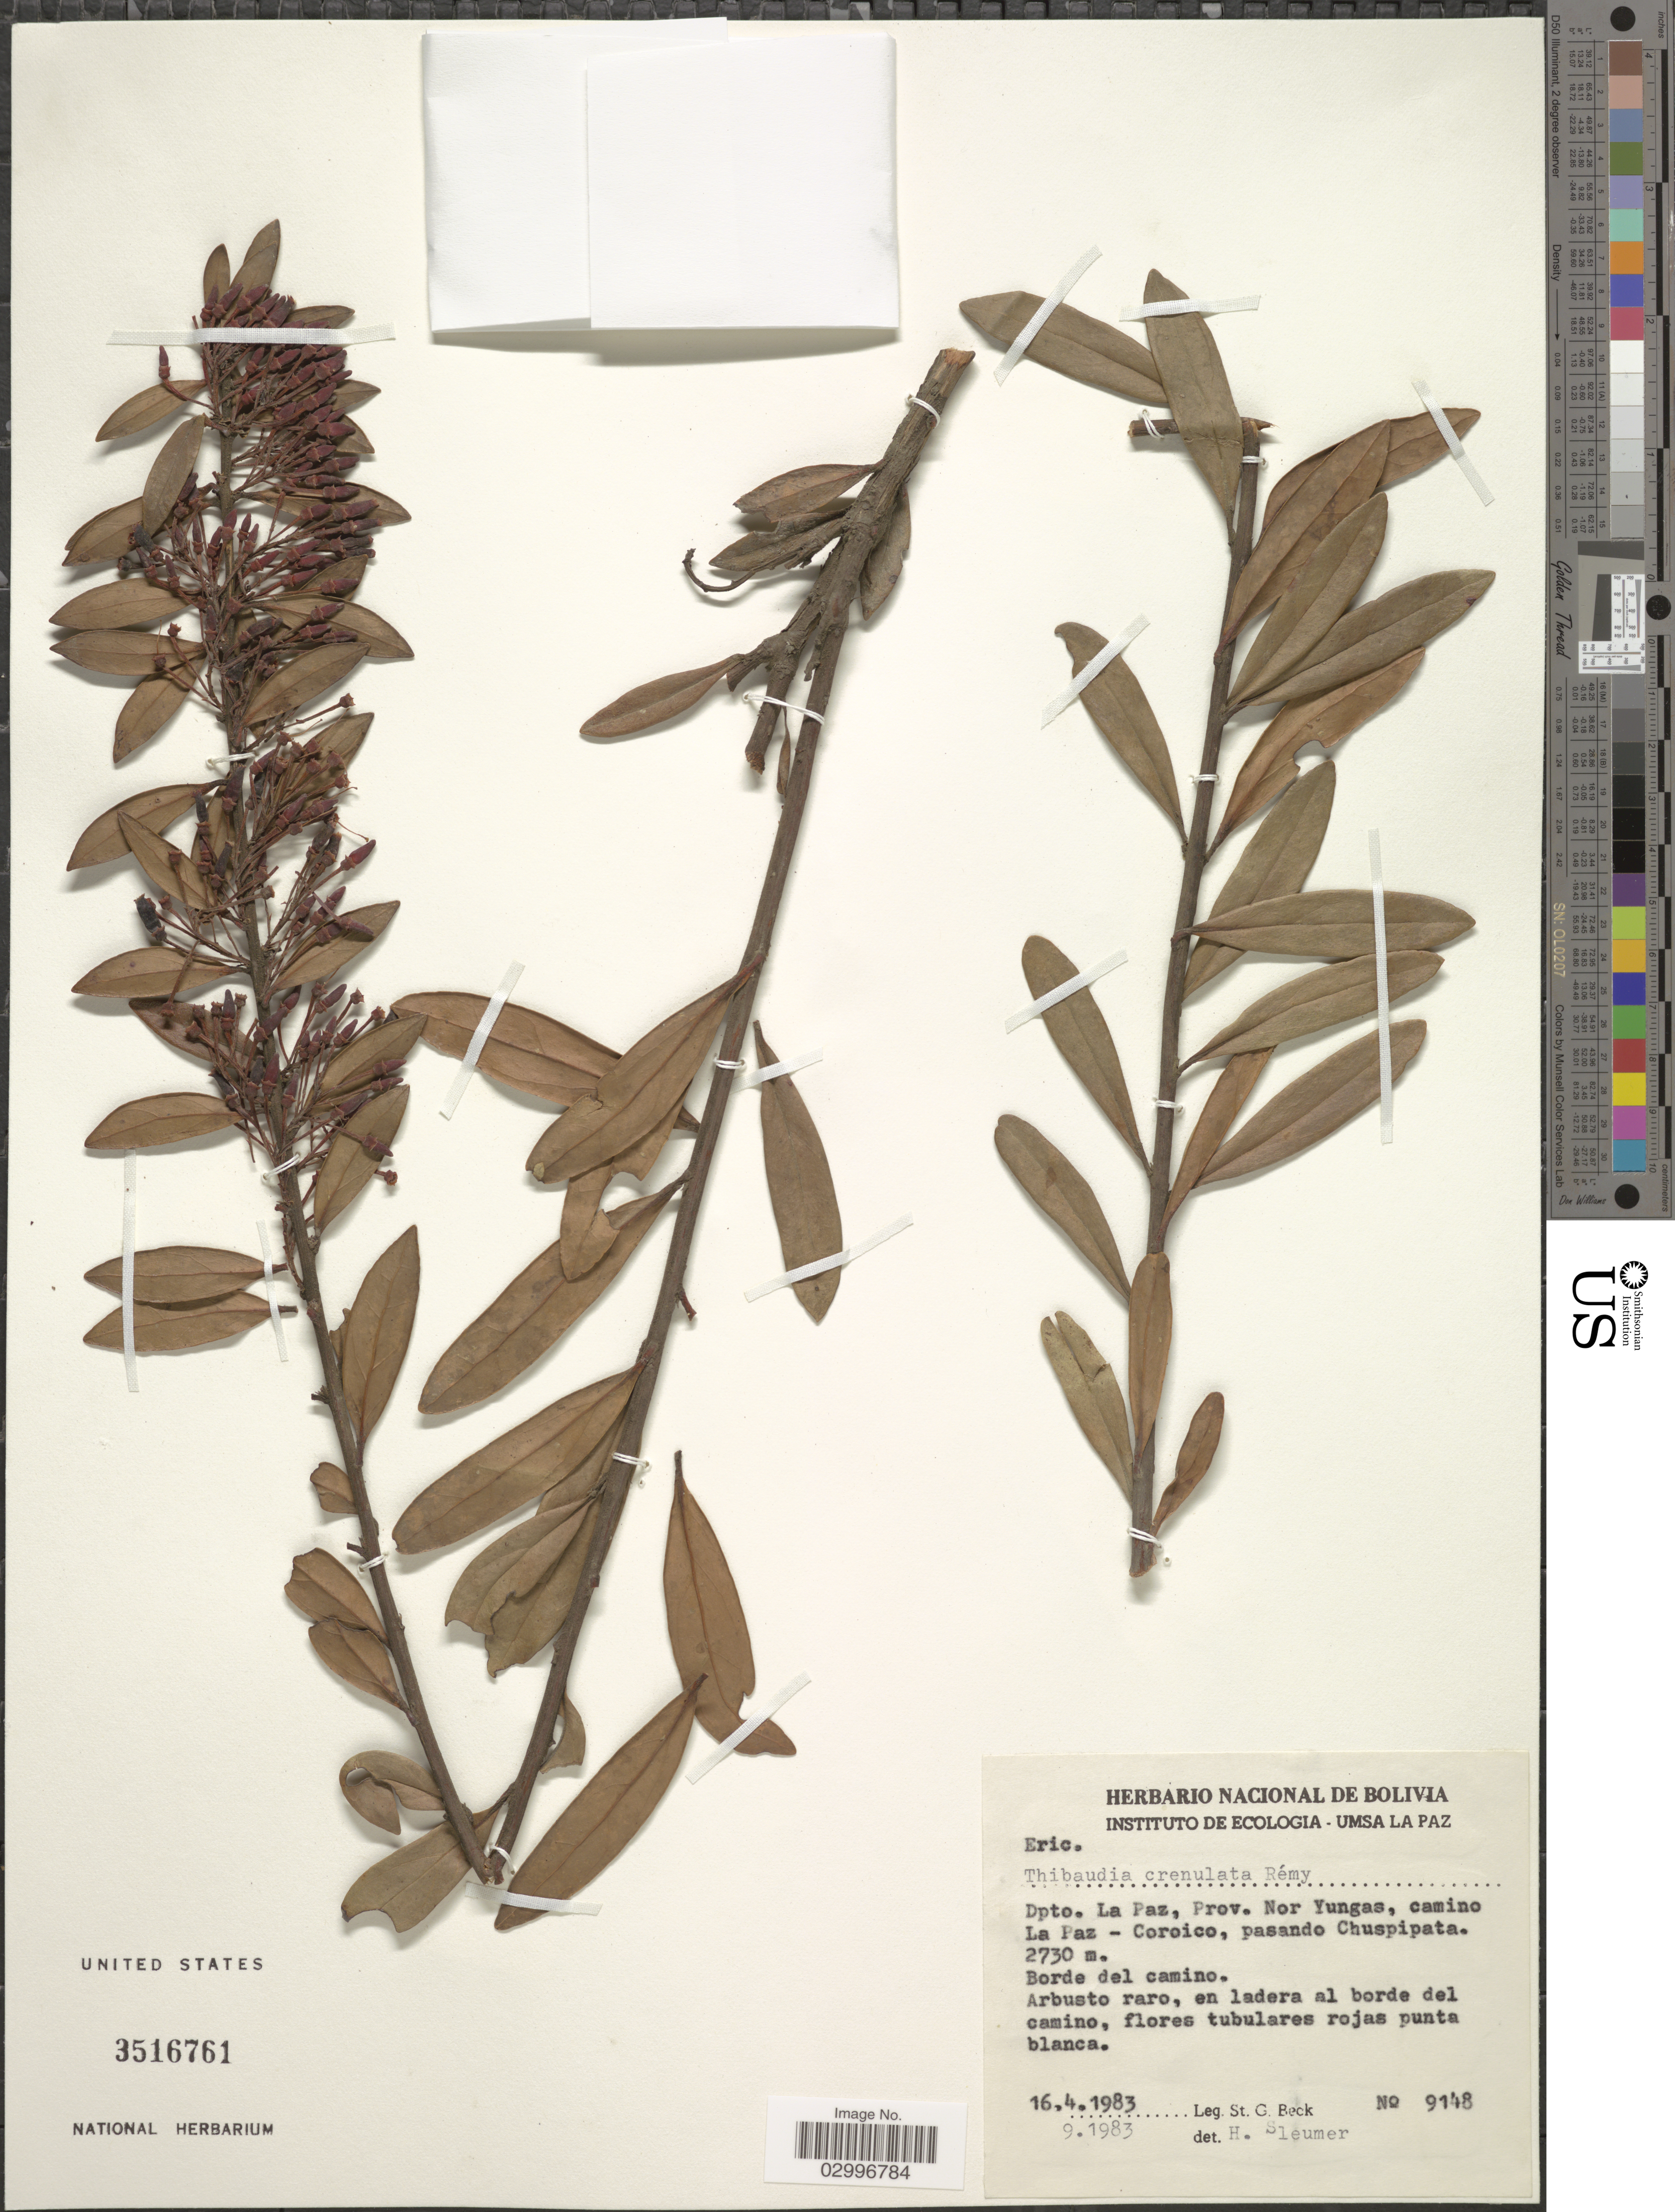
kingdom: Plantae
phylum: Tracheophyta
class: Magnoliopsida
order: Ericales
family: Ericaceae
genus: Thibaudia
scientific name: Thibaudia crenulata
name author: J. Rémy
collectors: S. G. Beck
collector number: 9148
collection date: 1983-04-16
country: Bolivia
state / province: La Paz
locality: Dpto. La Paz, Prov. Nor Yungas, camino La Paz - Coroico, pasando Chuspipata.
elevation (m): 2730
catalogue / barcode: US 3516761